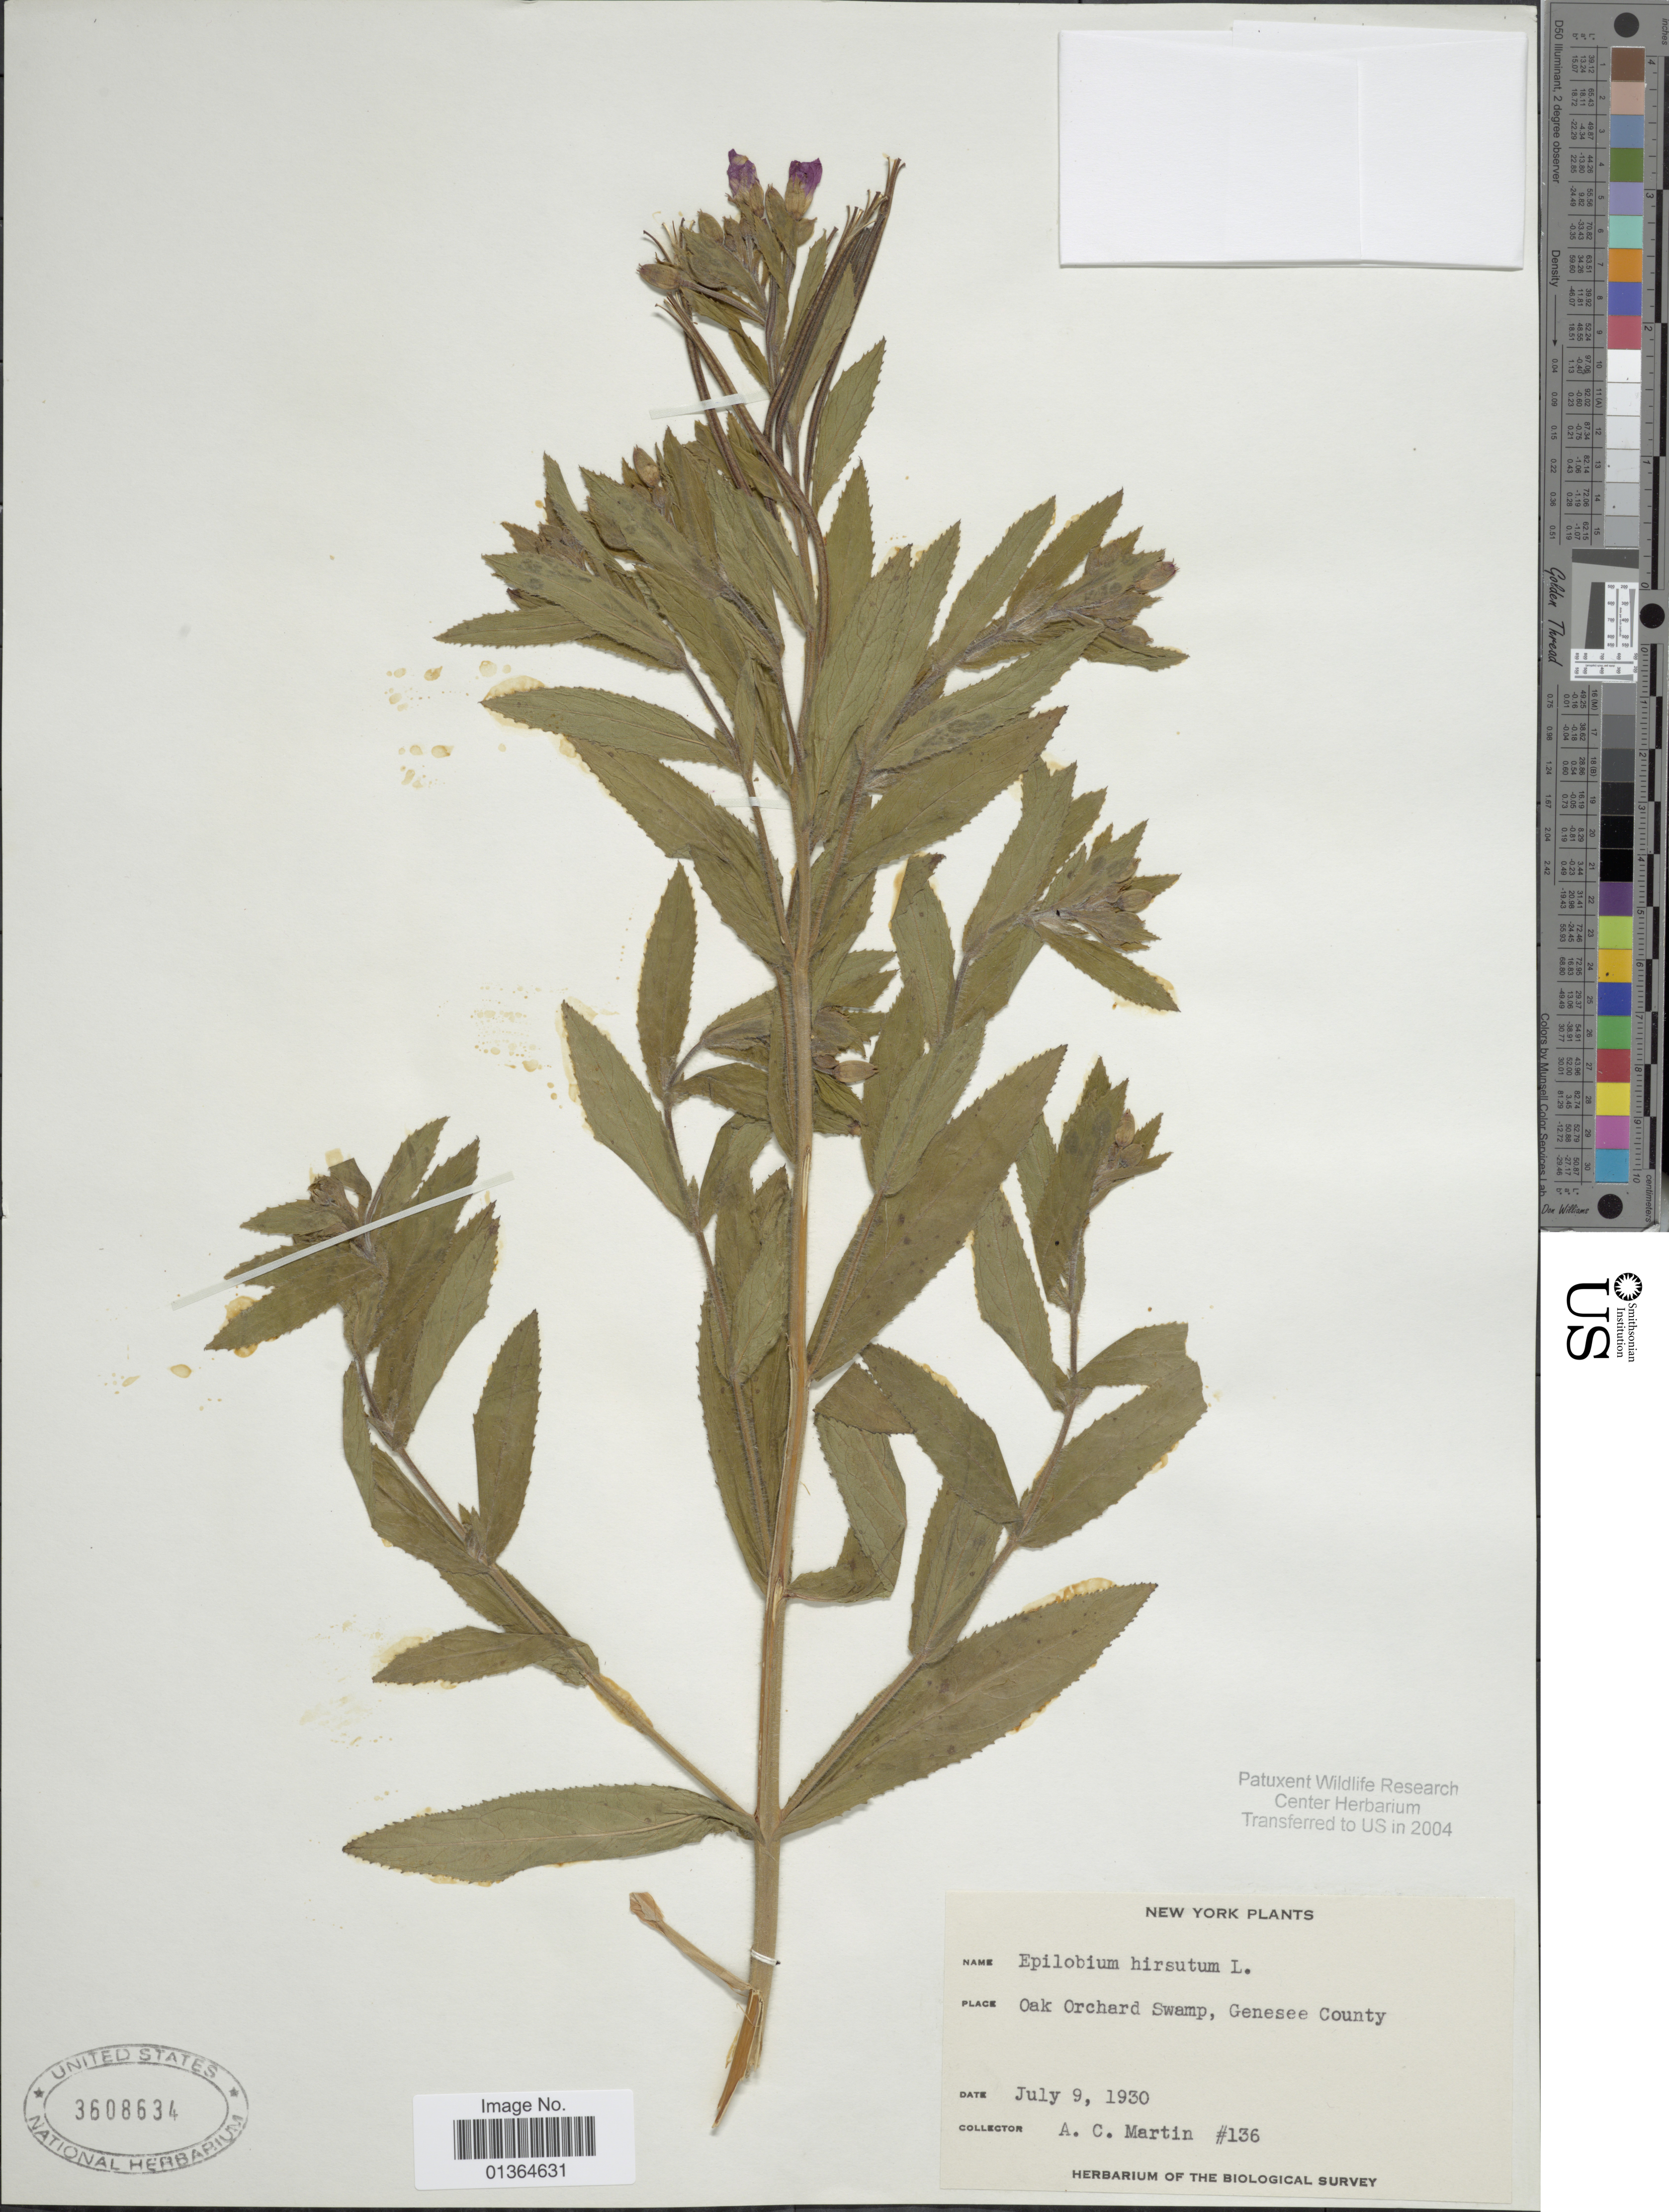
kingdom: Plantae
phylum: Tracheophyta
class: Magnoliopsida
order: Myrtales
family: Onagraceae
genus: Epilobium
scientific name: Epilobium hirsutum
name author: L.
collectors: A. C. Martin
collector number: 136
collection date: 1930-07-09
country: United States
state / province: New York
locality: Oak Orchard Swamp, Genesee County.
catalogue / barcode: US 3608634